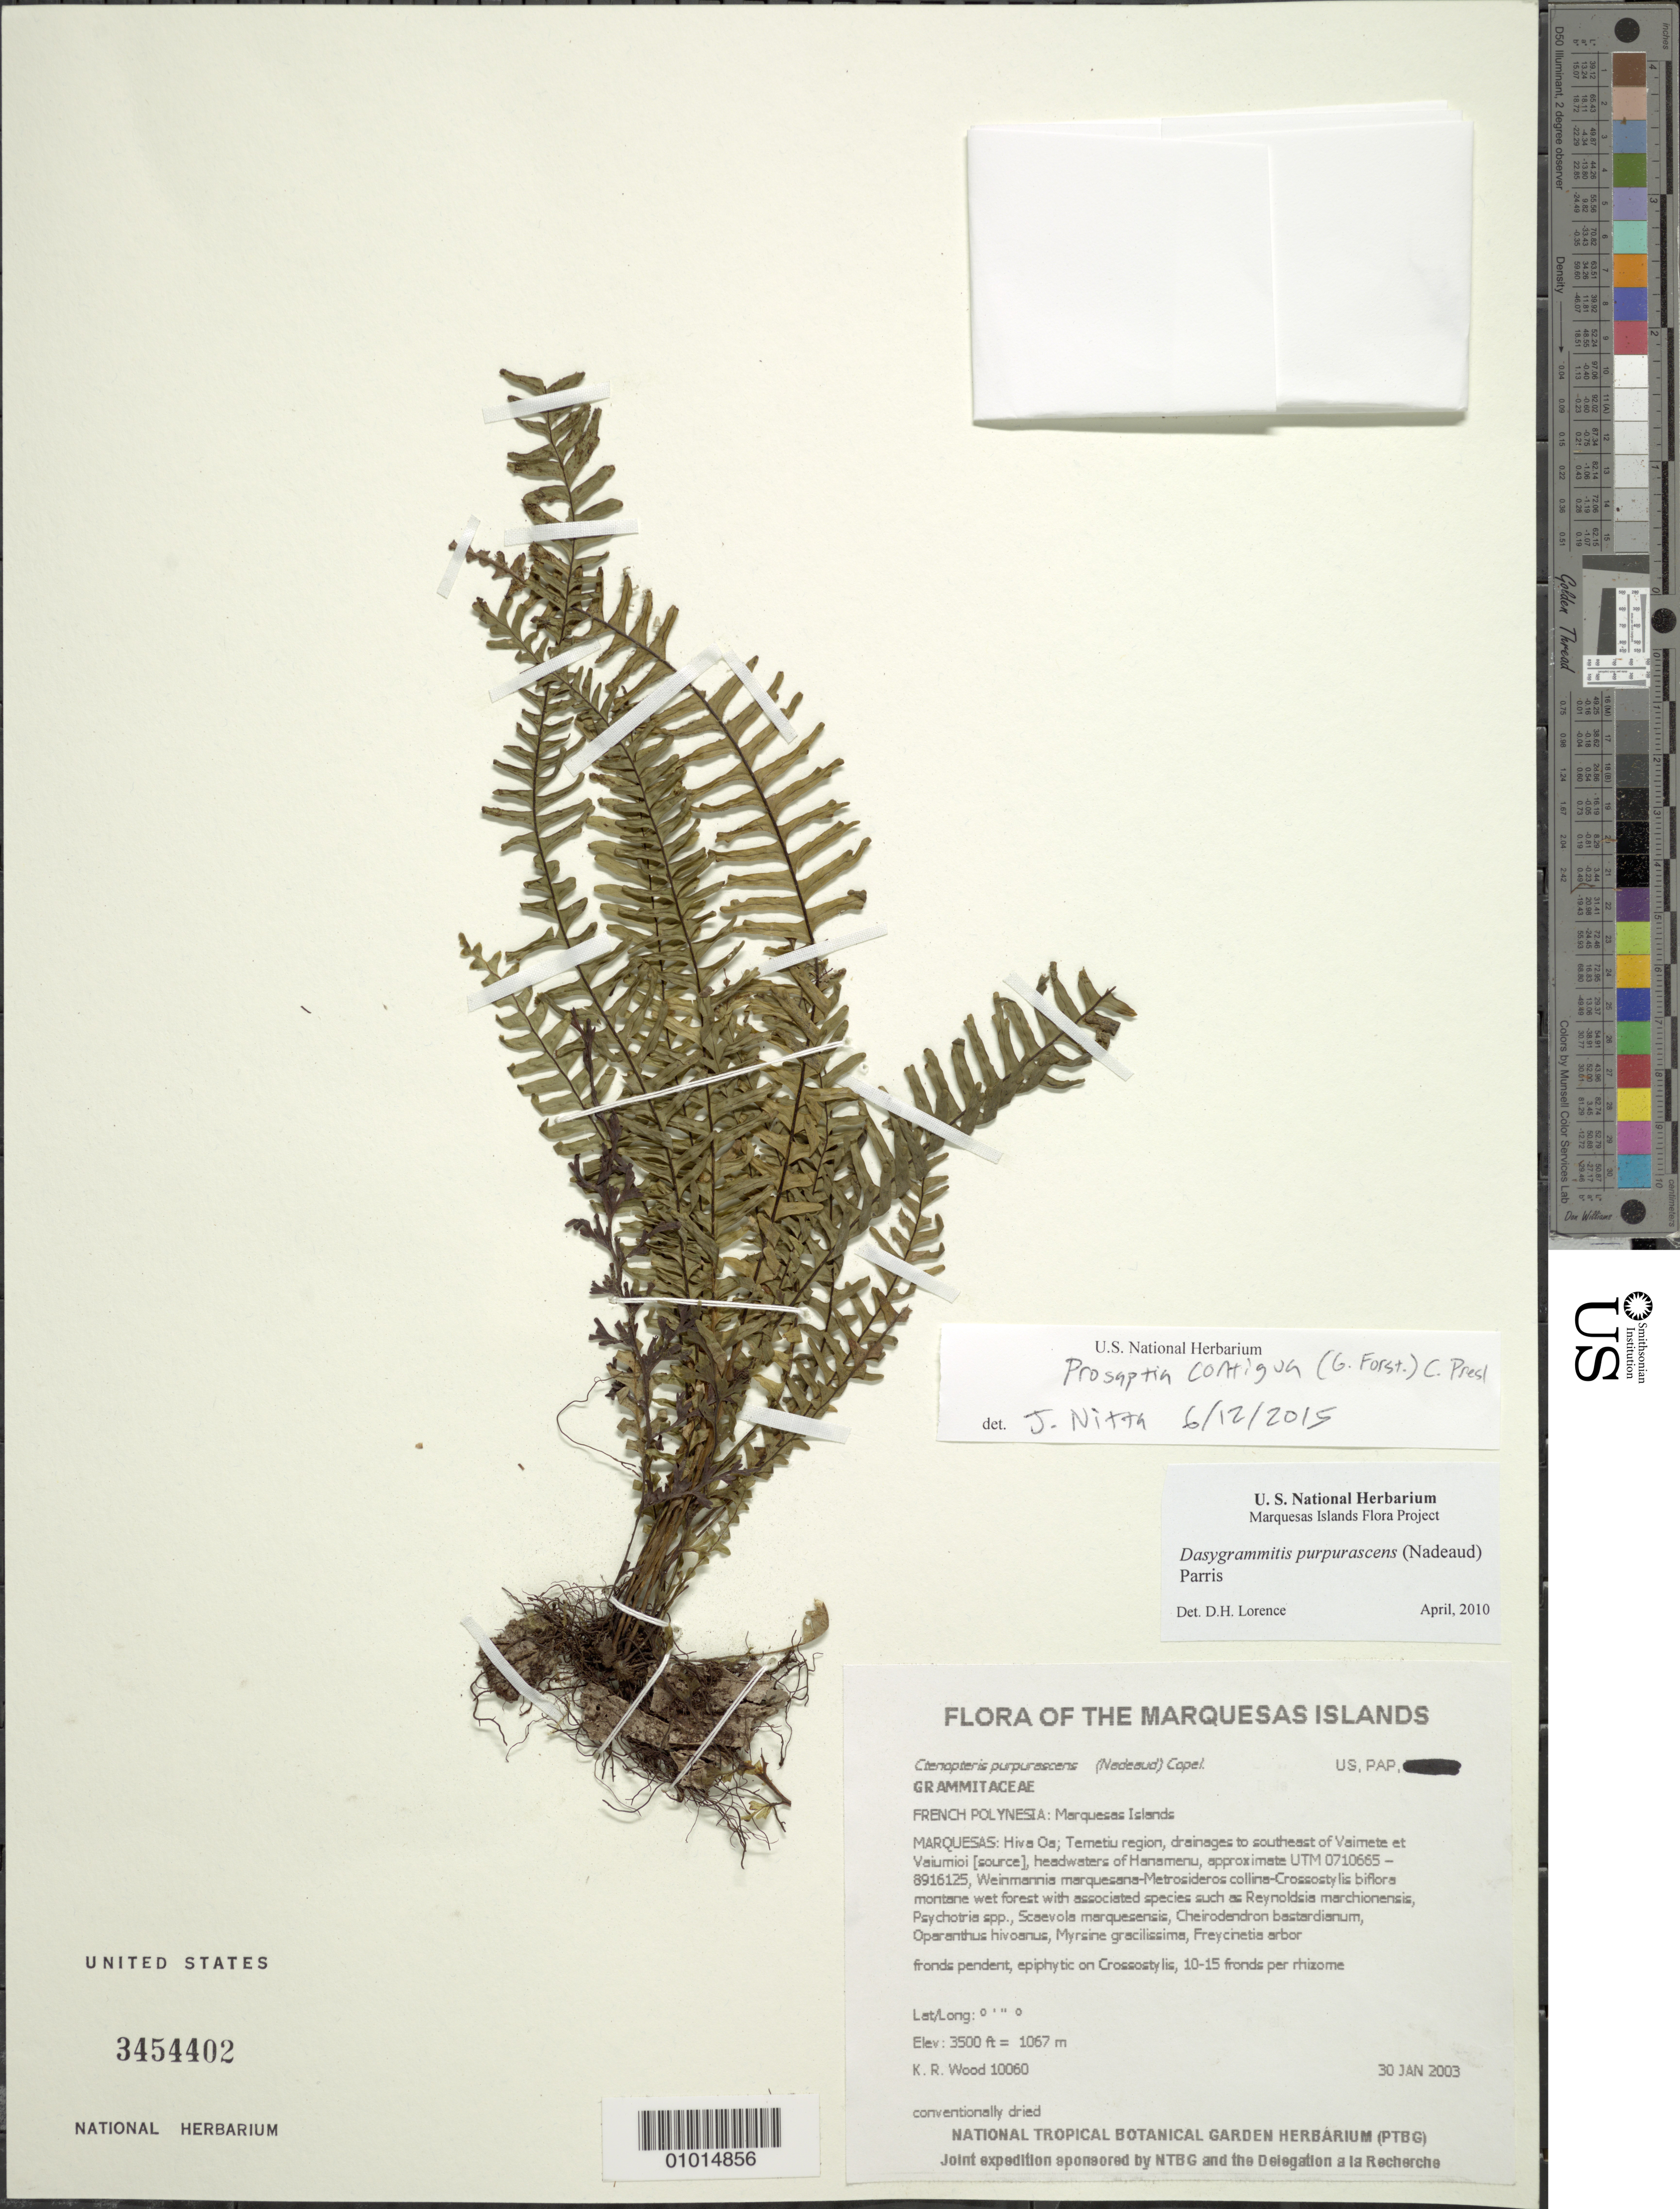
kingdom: Plantae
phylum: Tracheophyta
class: Polypodiopsida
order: Polypodiales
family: Polypodiaceae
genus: Prosaptia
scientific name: Prosaptia contigua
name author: (G. Forst.) Presl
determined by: Nitta, Joel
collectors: K. R. Wood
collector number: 10060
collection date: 2003-01-30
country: French Polynesia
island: Hiva Oa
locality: Temetiu region, drainages to southeast of Vaimete et Vaiumioi [source], headwaters of Hanamenu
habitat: Weinmannia marquesana - Metrosideros collina - Crossostylis biflora montane wet forest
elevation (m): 1067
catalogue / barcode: US 3454402